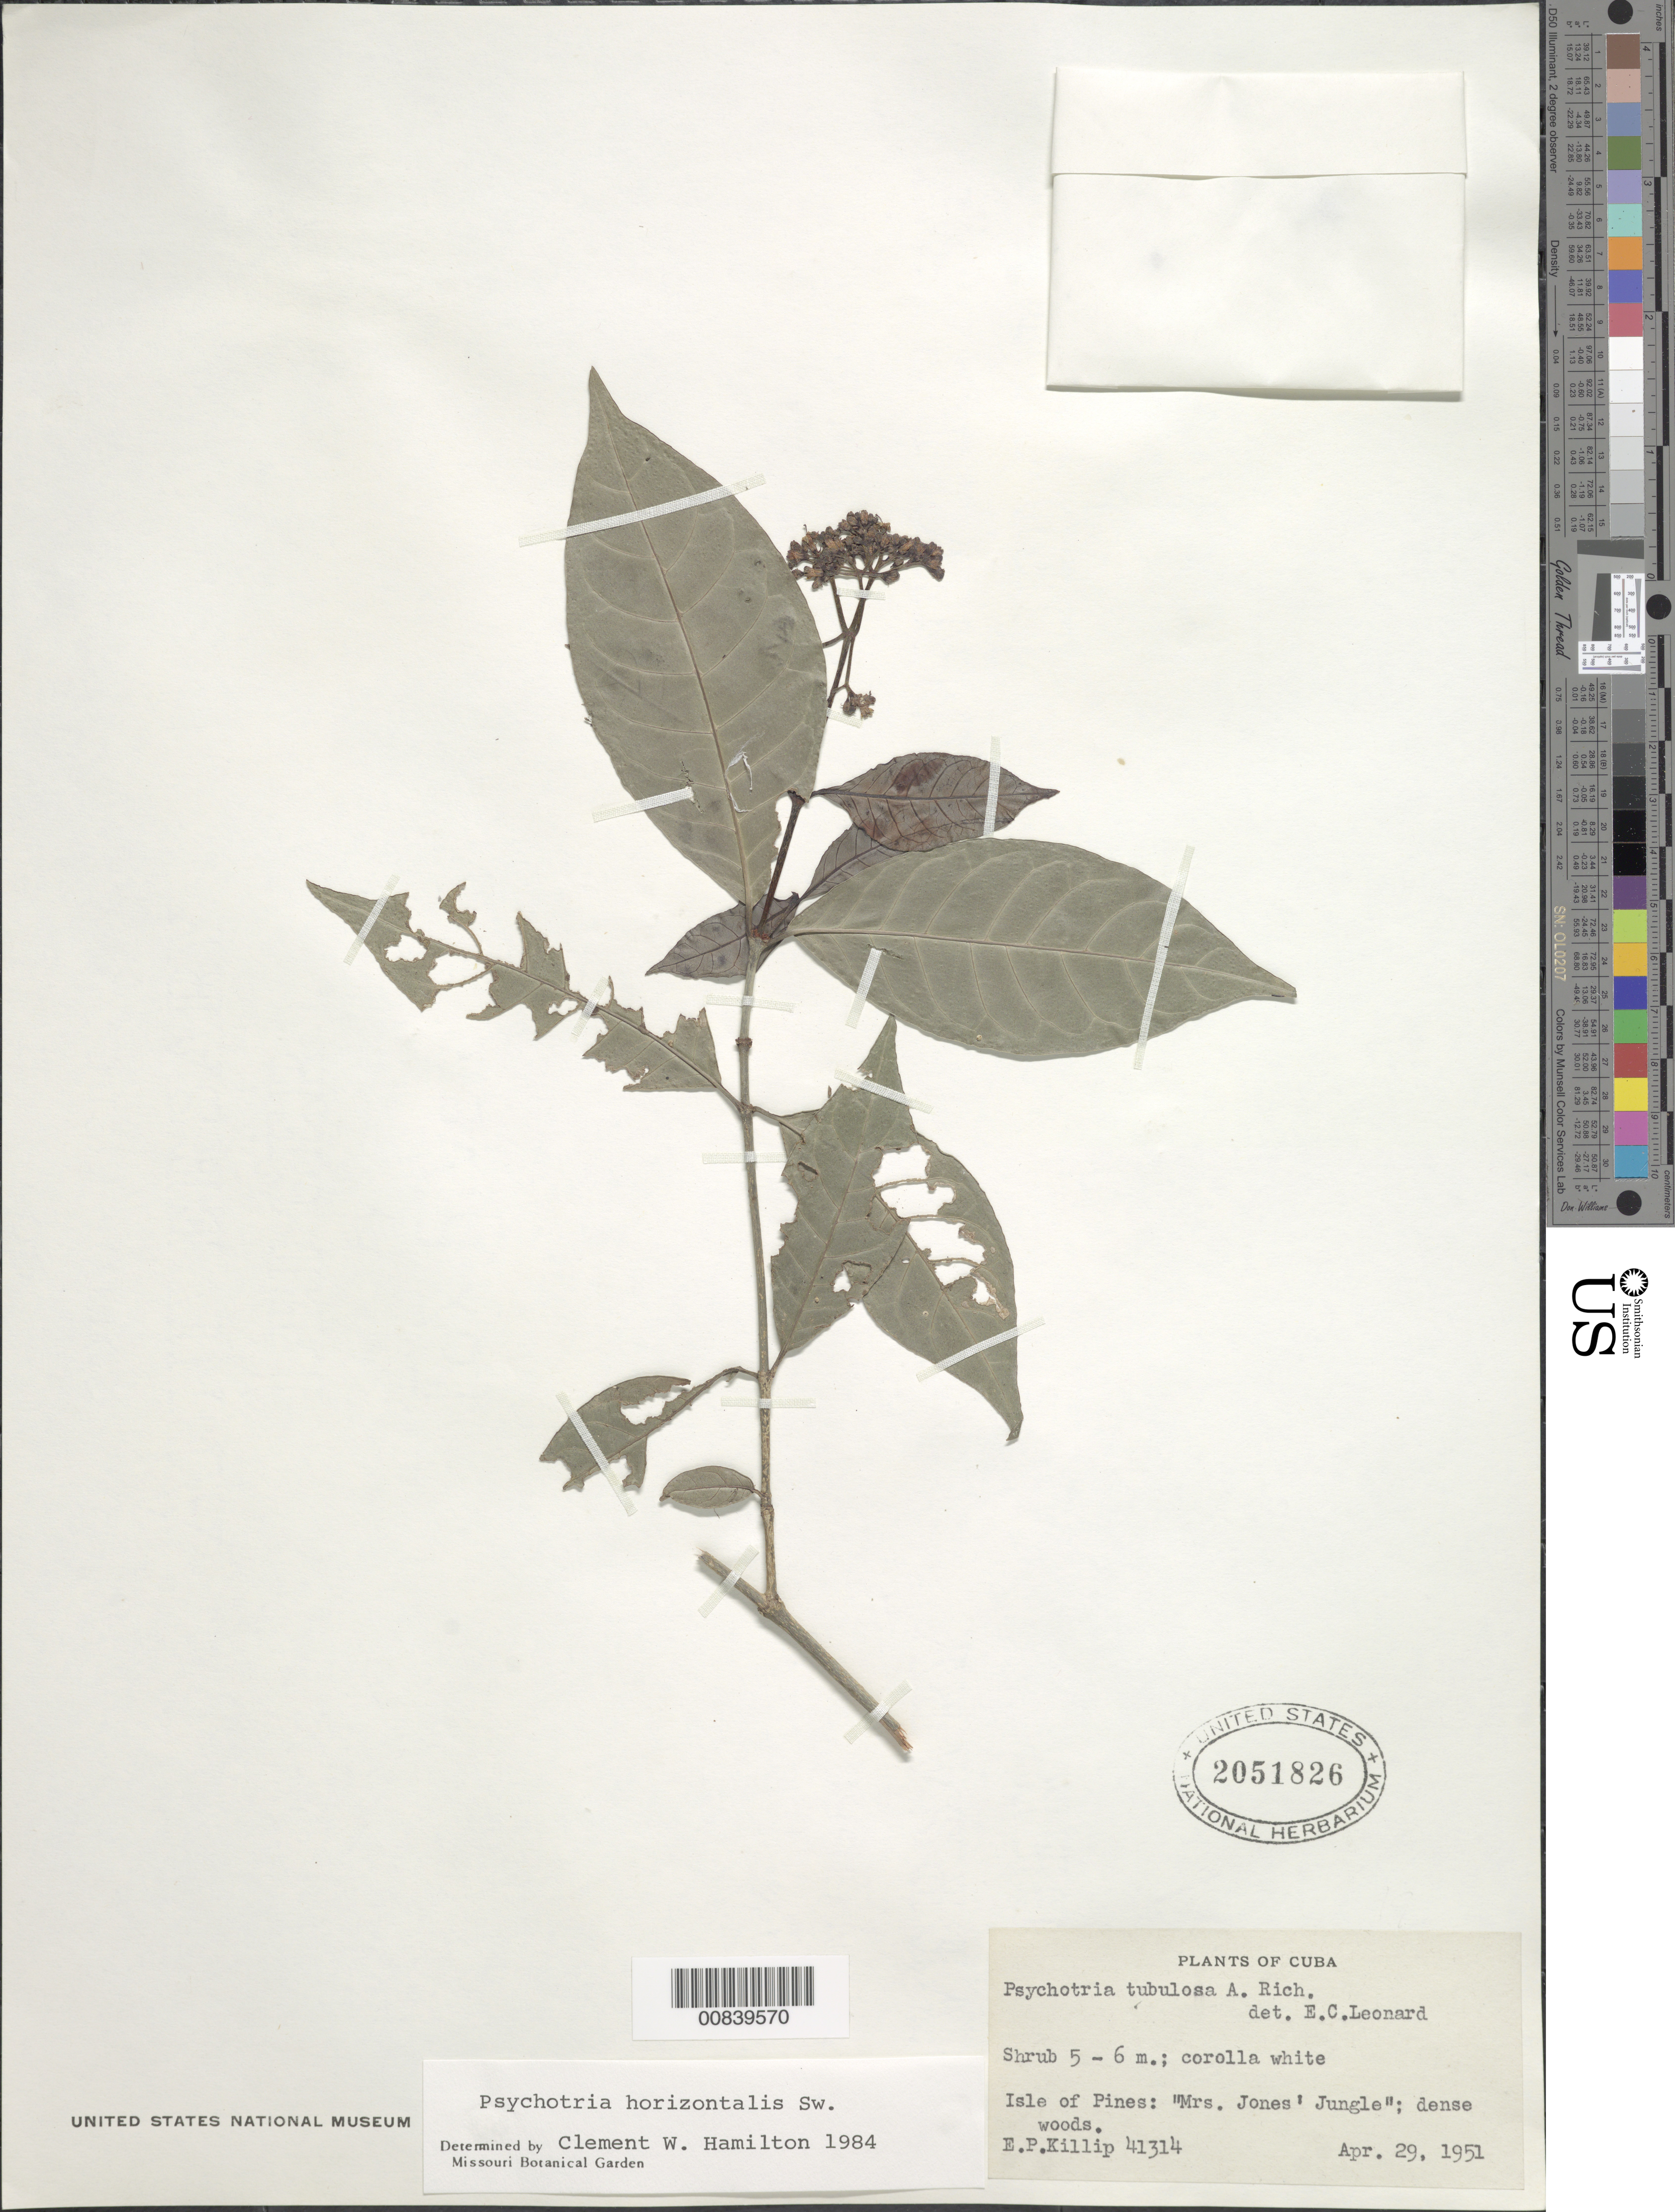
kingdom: Plantae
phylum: Tracheophyta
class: Magnoliopsida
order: Gentianales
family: Rubiaceae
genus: Psychotria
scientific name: Psychotria horizontalis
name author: Sw.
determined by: Hamilton, C. W.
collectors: E. P. Killip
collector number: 41314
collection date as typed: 29 Apr 1951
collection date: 1951-04-29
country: Cuba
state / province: Isla de La Juventud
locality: "Mrs. Jones' Jungle"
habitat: Dense woods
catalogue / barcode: US 2051826